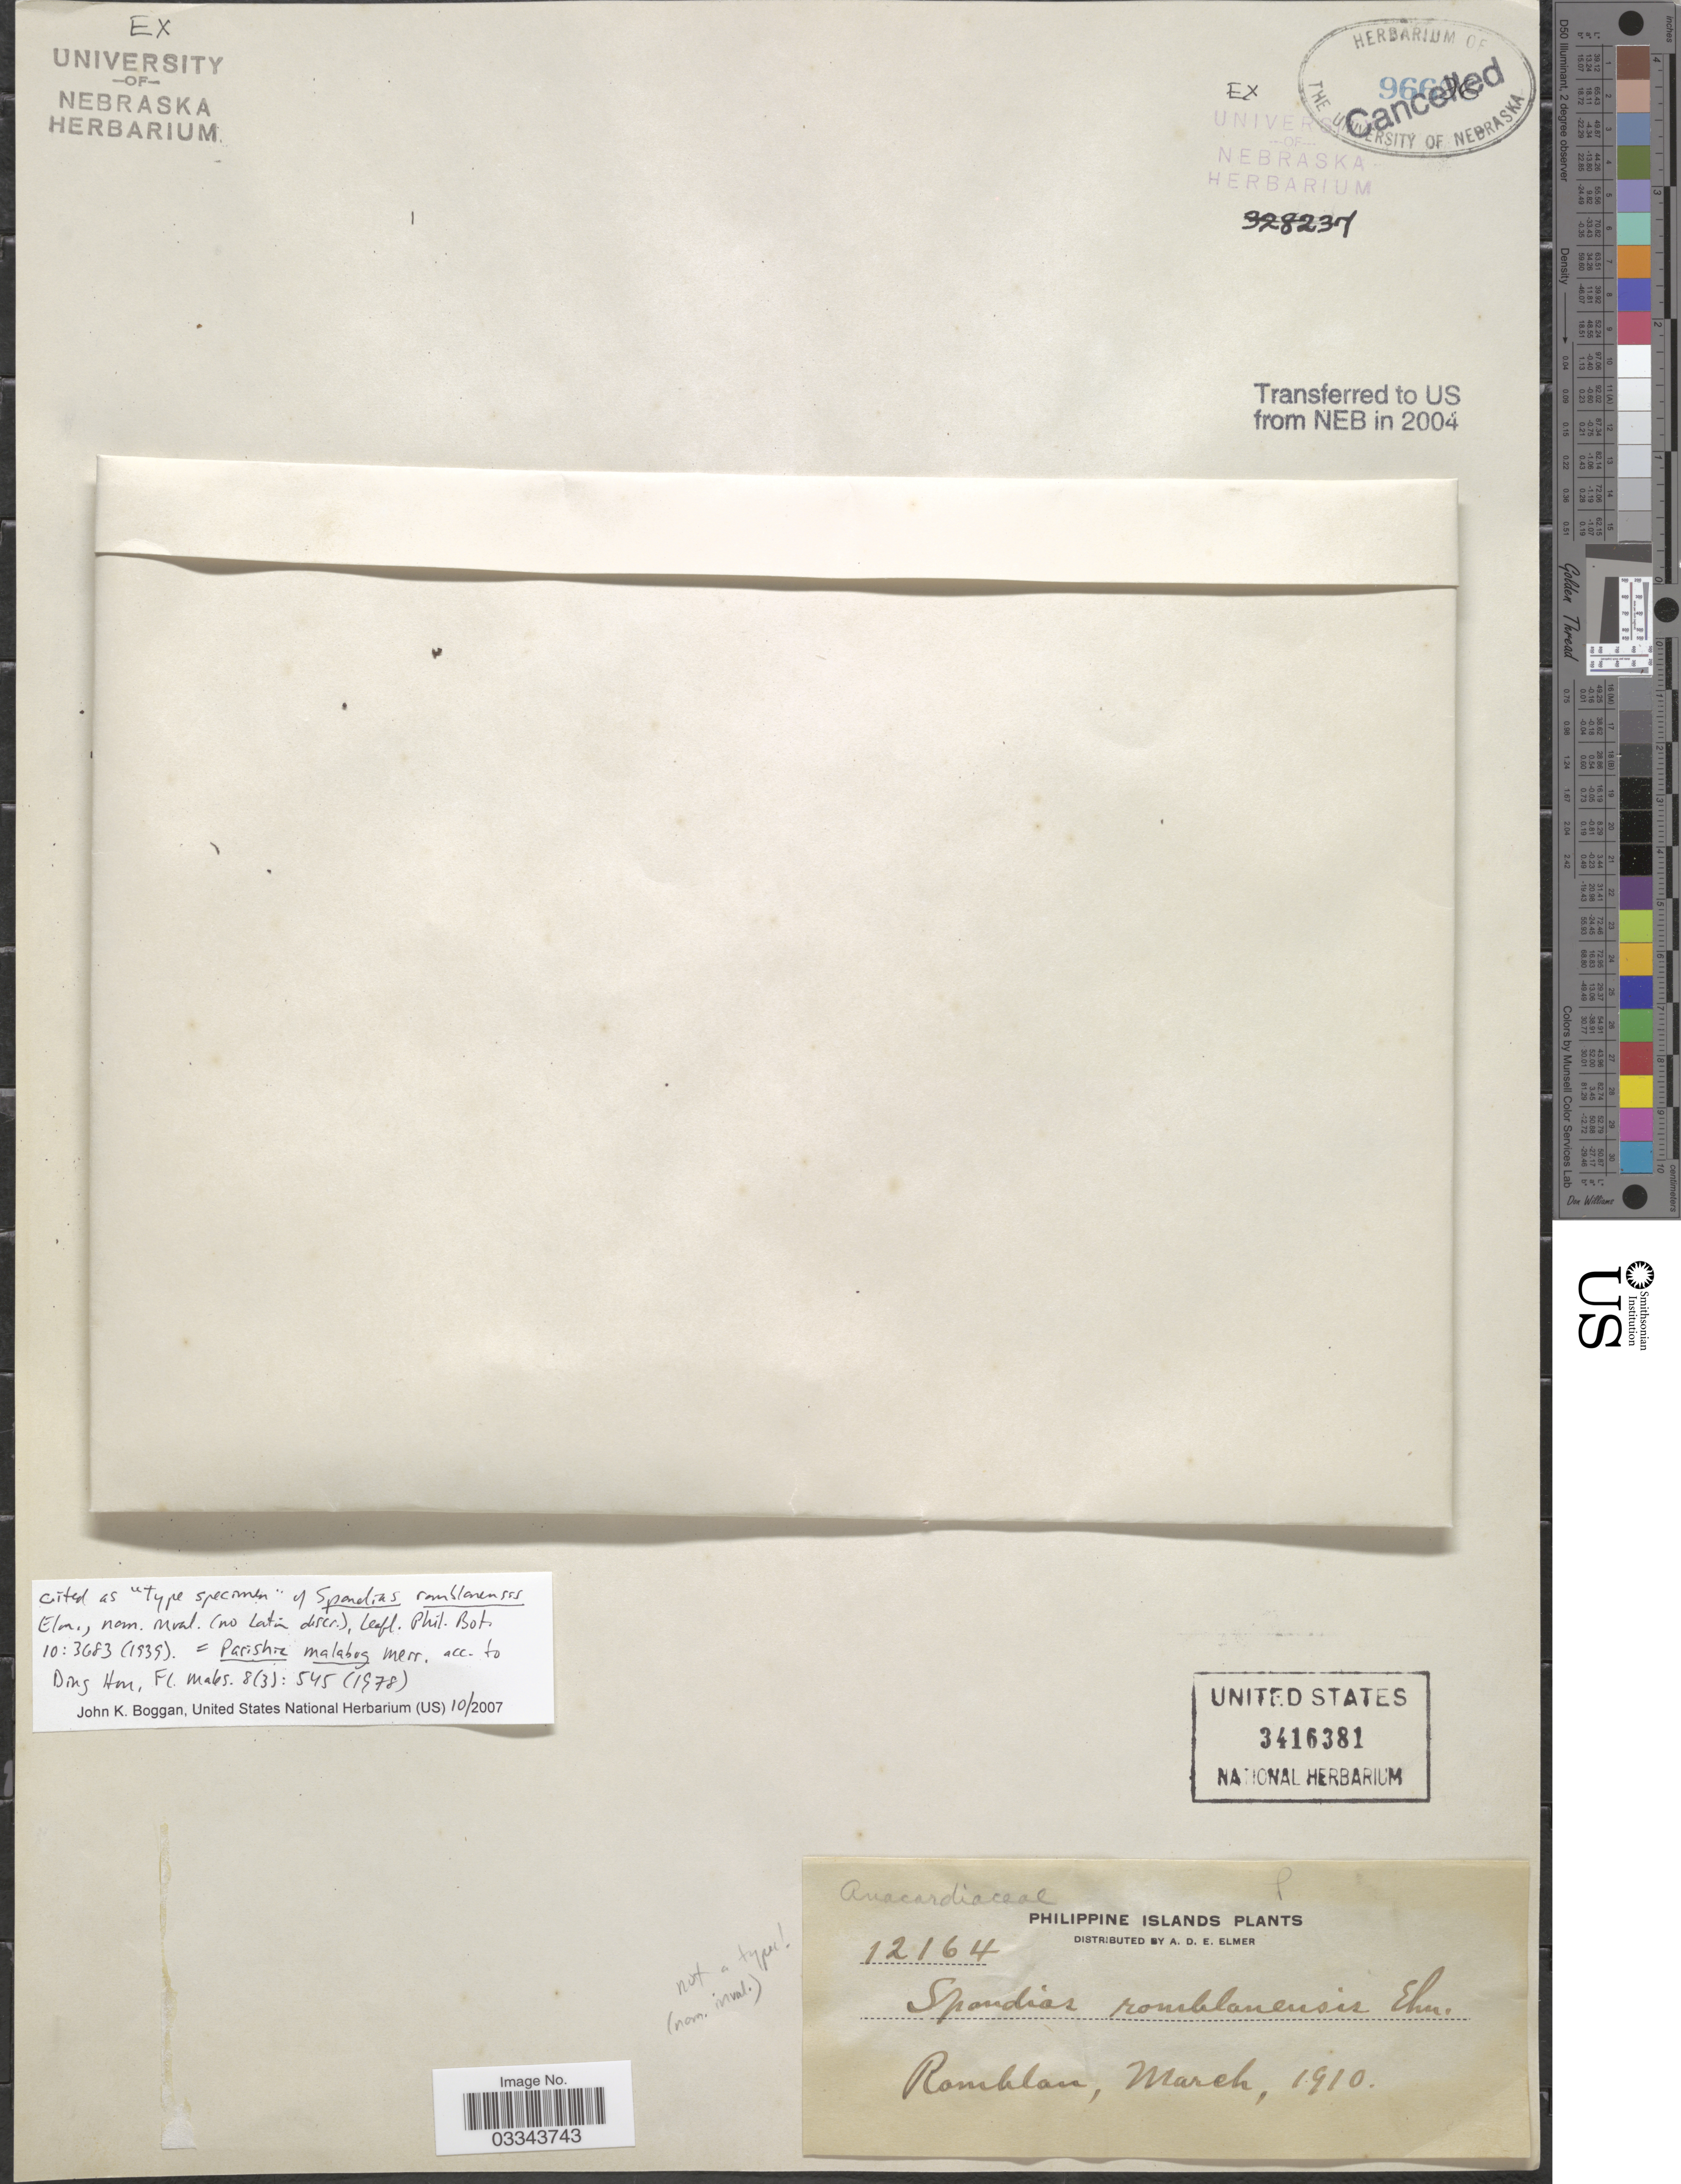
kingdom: Plantae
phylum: Tracheophyta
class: Magnoliopsida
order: Sapindales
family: Anacardiaceae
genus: Spondias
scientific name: Spondias romblonensis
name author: Elmer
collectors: A. D. E. Elmer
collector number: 12164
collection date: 1910-03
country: Philippines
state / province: Mimaropa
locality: Philippine Islands. Romblon.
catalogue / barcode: US 3416381